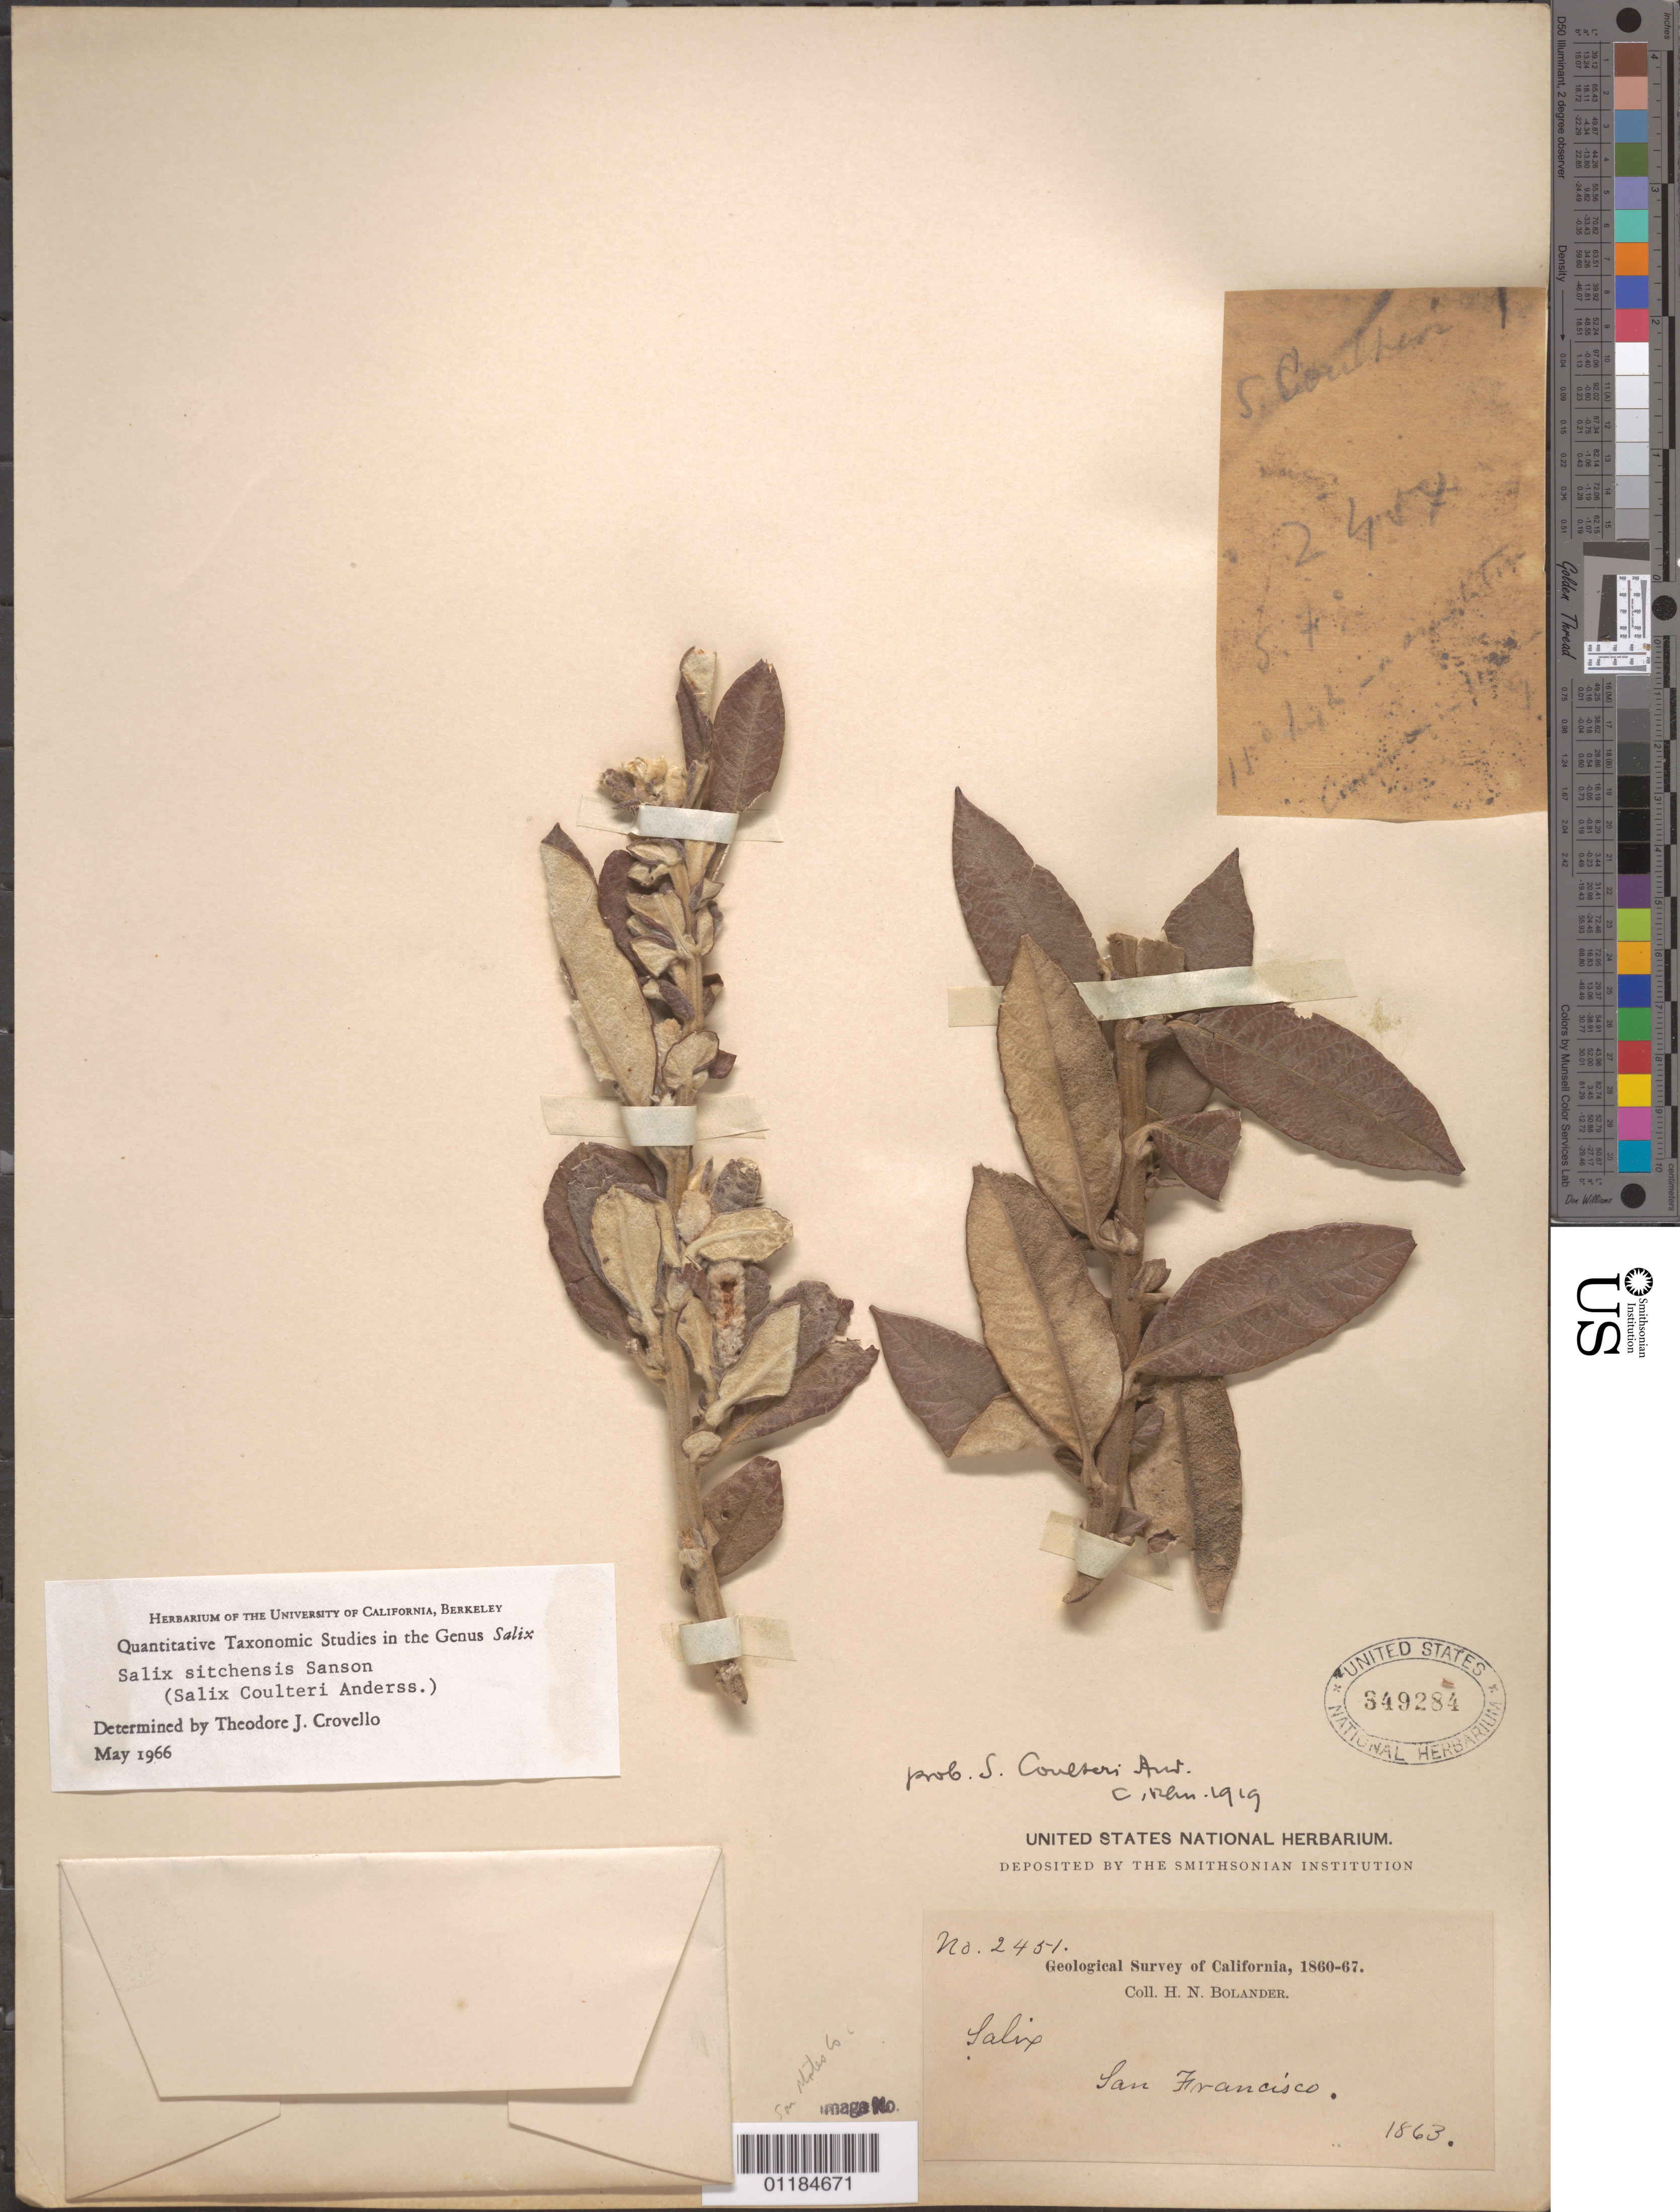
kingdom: Plantae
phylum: Tracheophyta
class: Magnoliopsida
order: Malpighiales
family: Salicaceae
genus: Salix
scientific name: Salix sitchensis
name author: Sanson ex Bong.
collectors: H. Bolander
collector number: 2451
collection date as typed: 1863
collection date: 1863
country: United States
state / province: California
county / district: San Francisco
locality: San Francisco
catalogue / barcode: US 349284